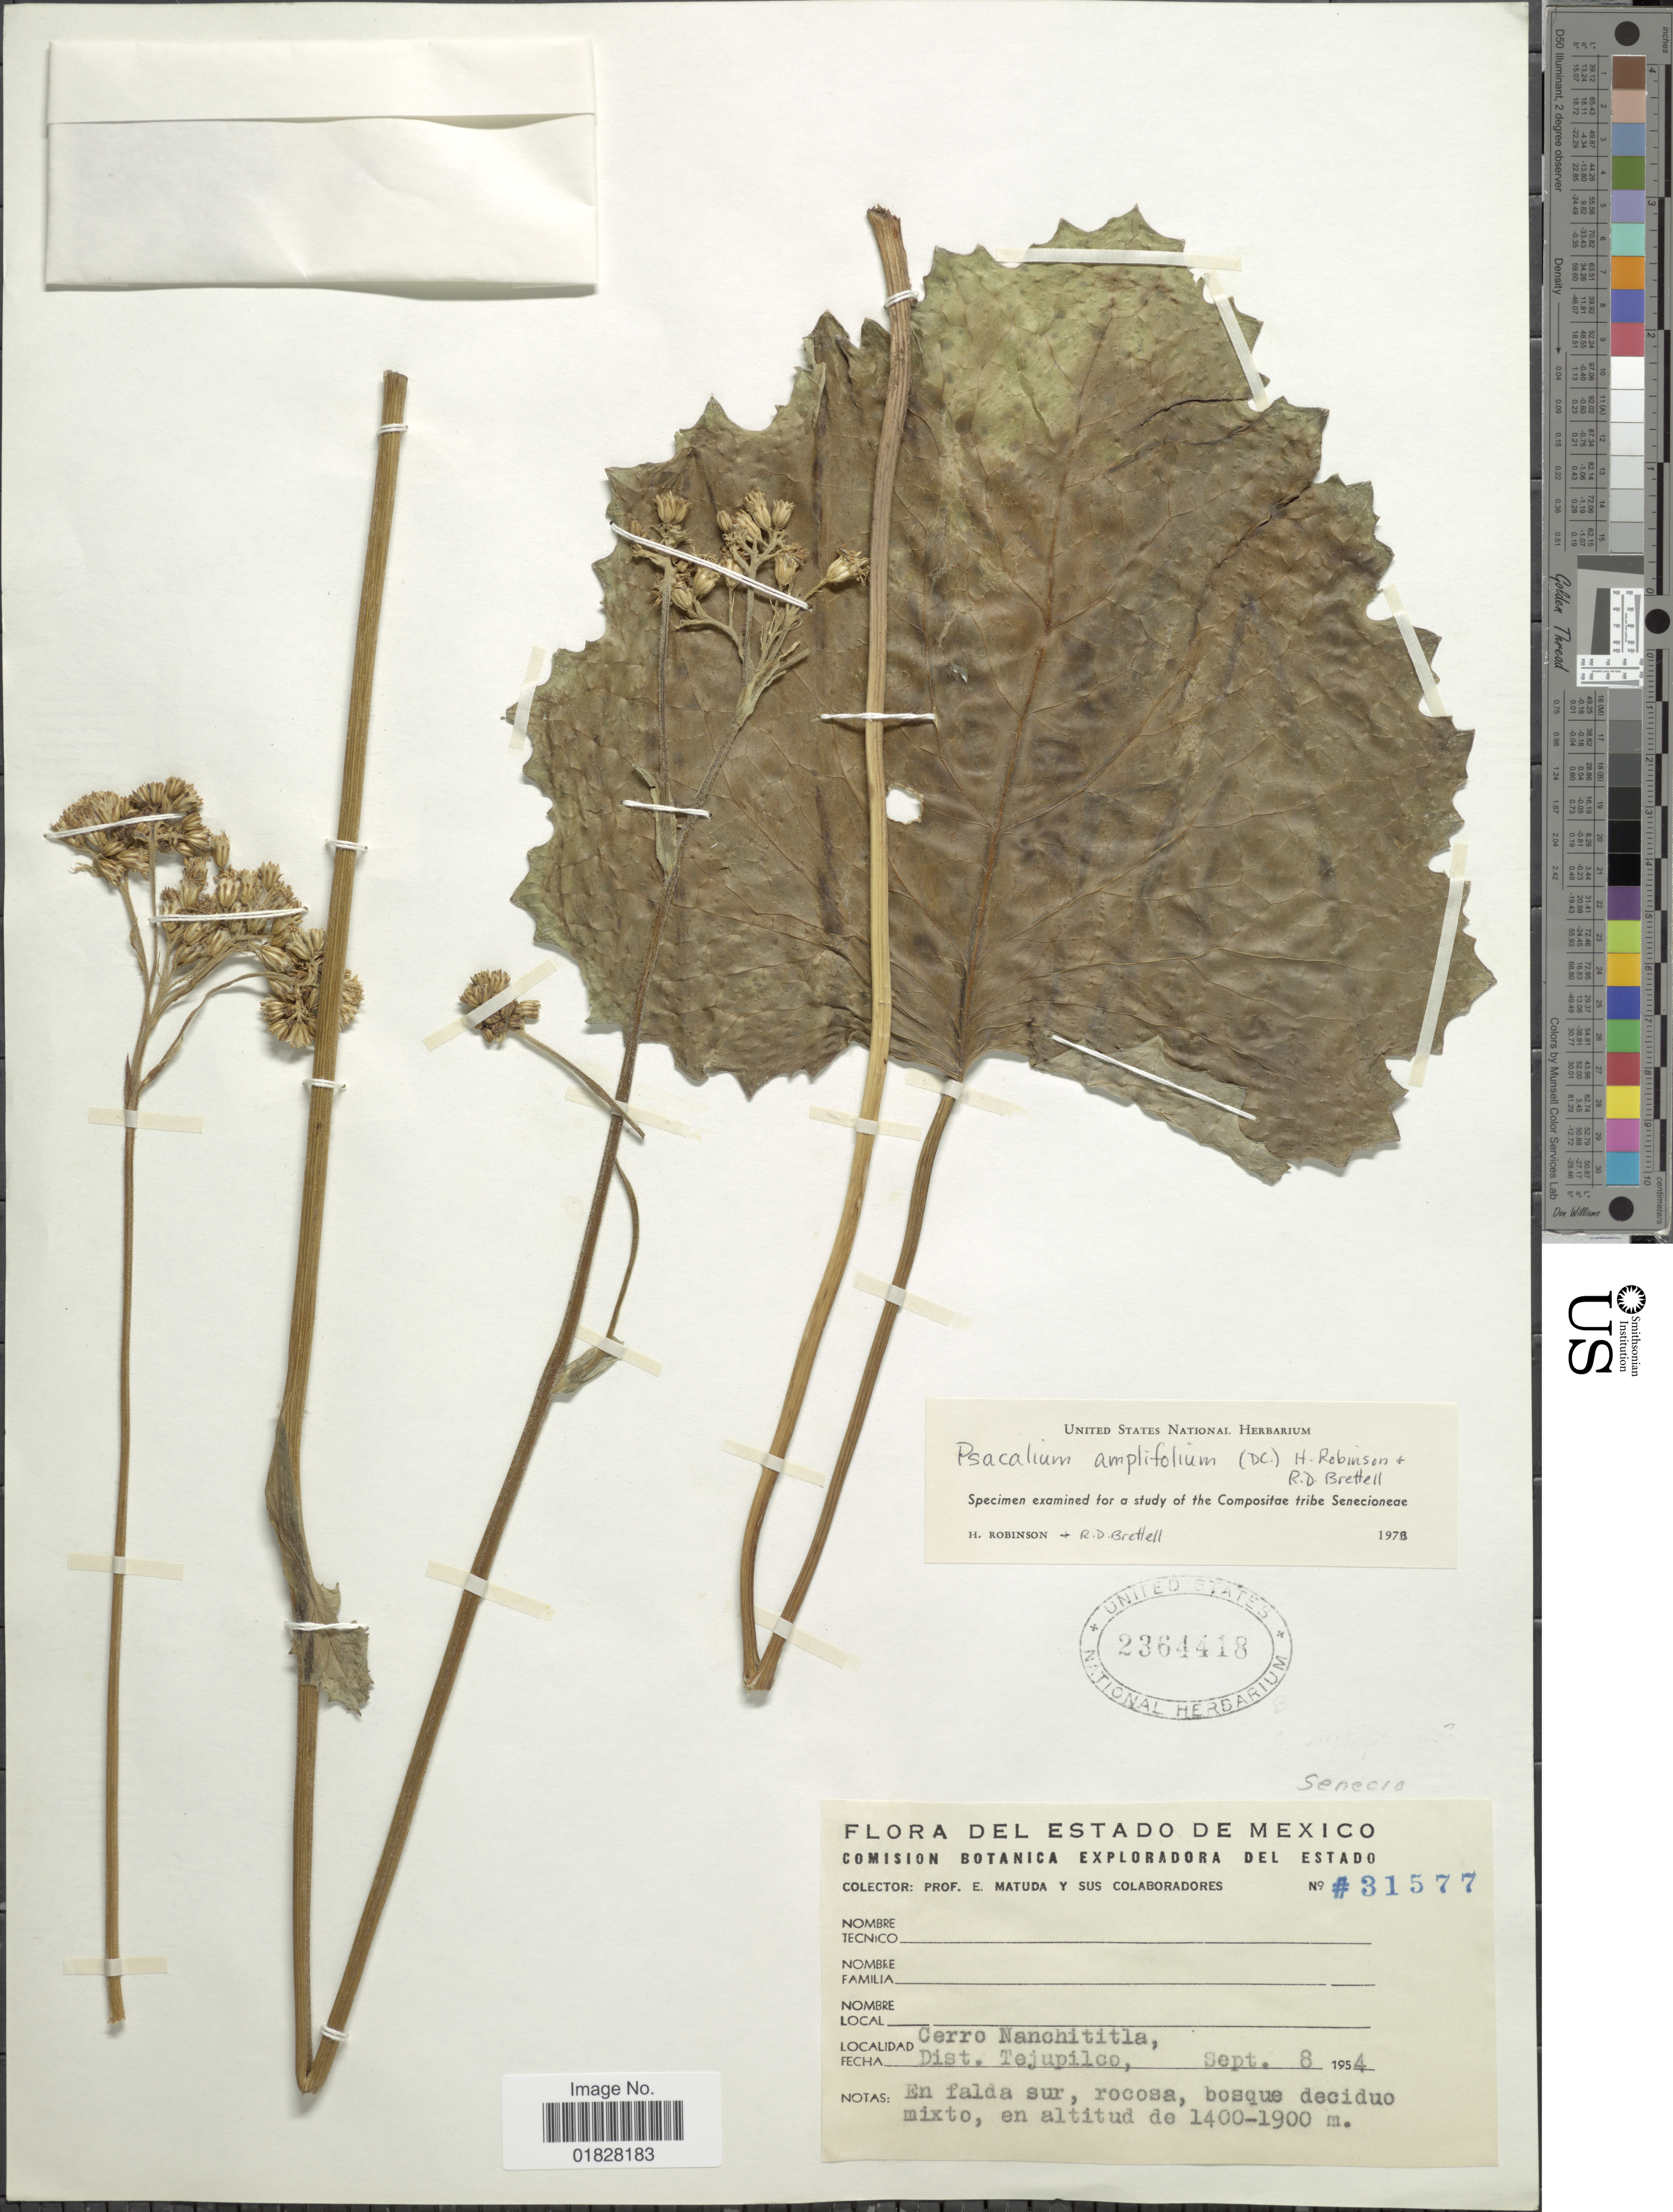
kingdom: Plantae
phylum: Tracheophyta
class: Magnoliopsida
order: Asterales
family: Asteraceae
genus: Psacalium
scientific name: Psacalium amplifolium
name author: (DC.) H. Rob. & Brettell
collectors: E. Matuda & et al.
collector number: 31577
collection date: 1954-09-08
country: Mexico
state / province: México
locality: Estado de Mexico. Cerro Nanchititla, Dist. Tejupilco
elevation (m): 1400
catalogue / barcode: US 2364418